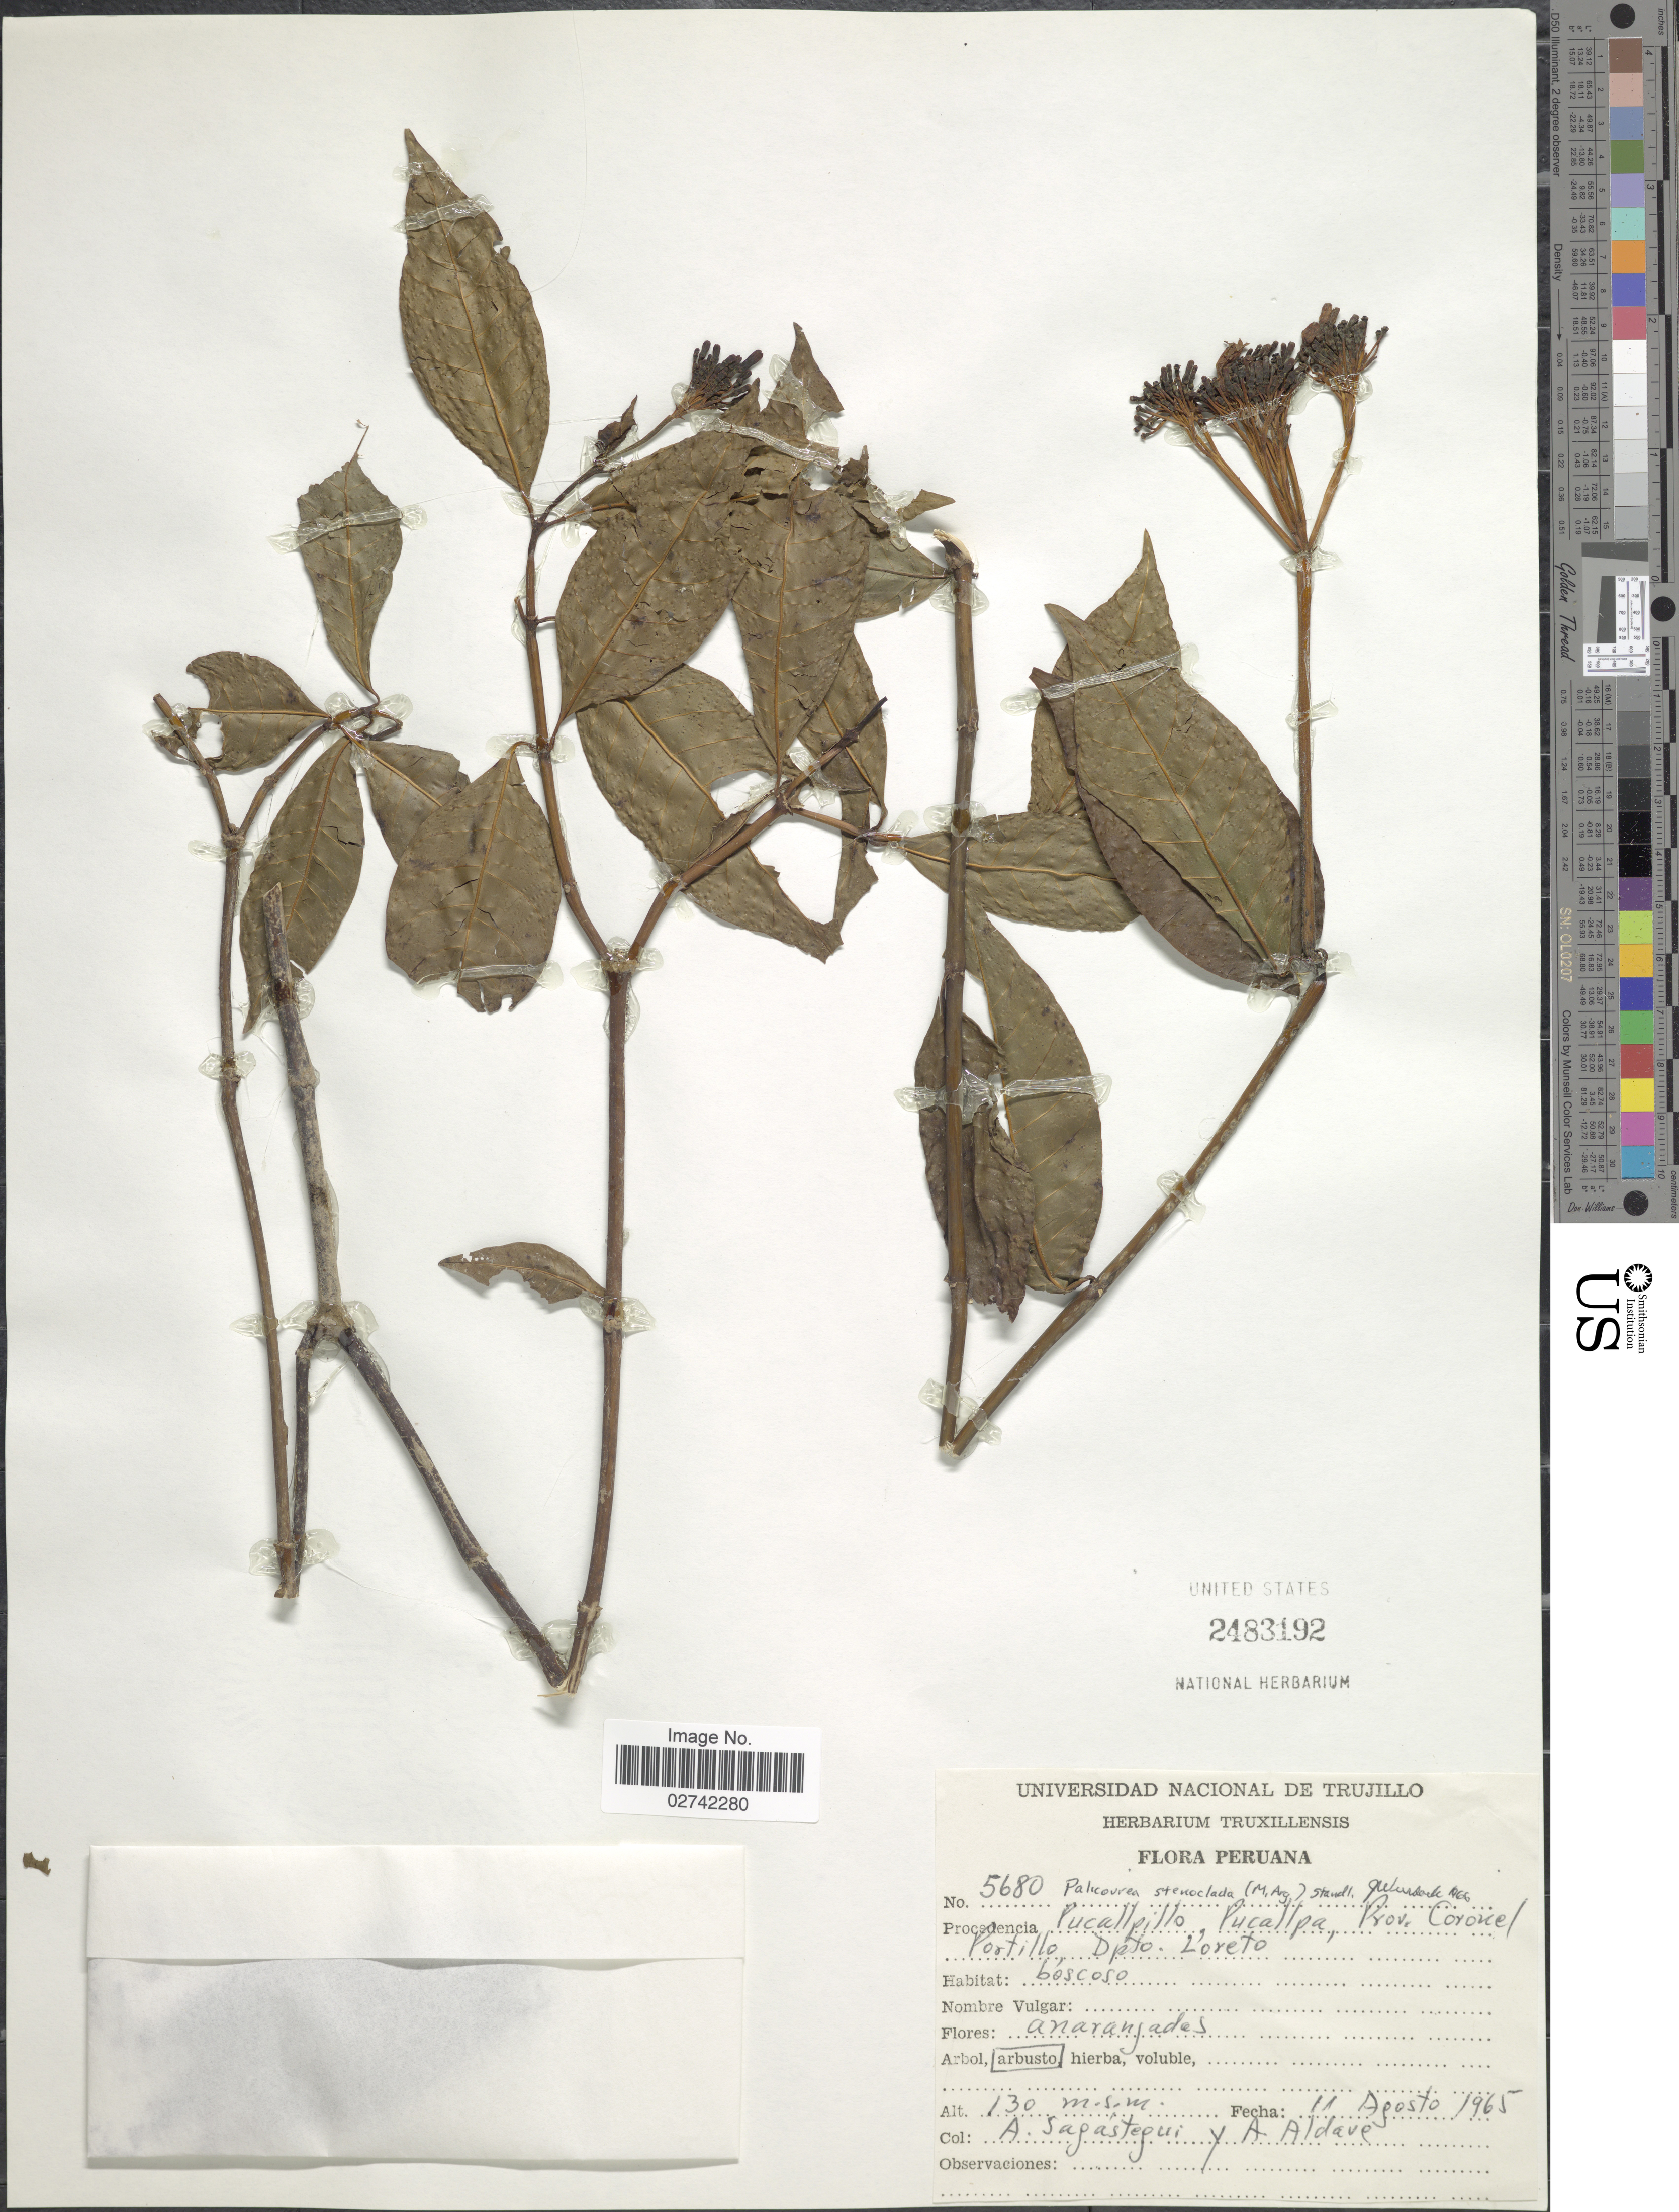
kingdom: Plantae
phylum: Tracheophyta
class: Magnoliopsida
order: Gentianales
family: Rubiaceae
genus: Palicourea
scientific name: Palicourea stenoclada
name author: (Müll. Arg.) Standl.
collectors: A. Sagástequi & A. Aldave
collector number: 5680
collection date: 1965-08-11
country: Peru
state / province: Loreto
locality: Peruana, Pucallpillo, Pacallpa, Prov. Coronel Portillo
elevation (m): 130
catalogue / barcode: US 2483192